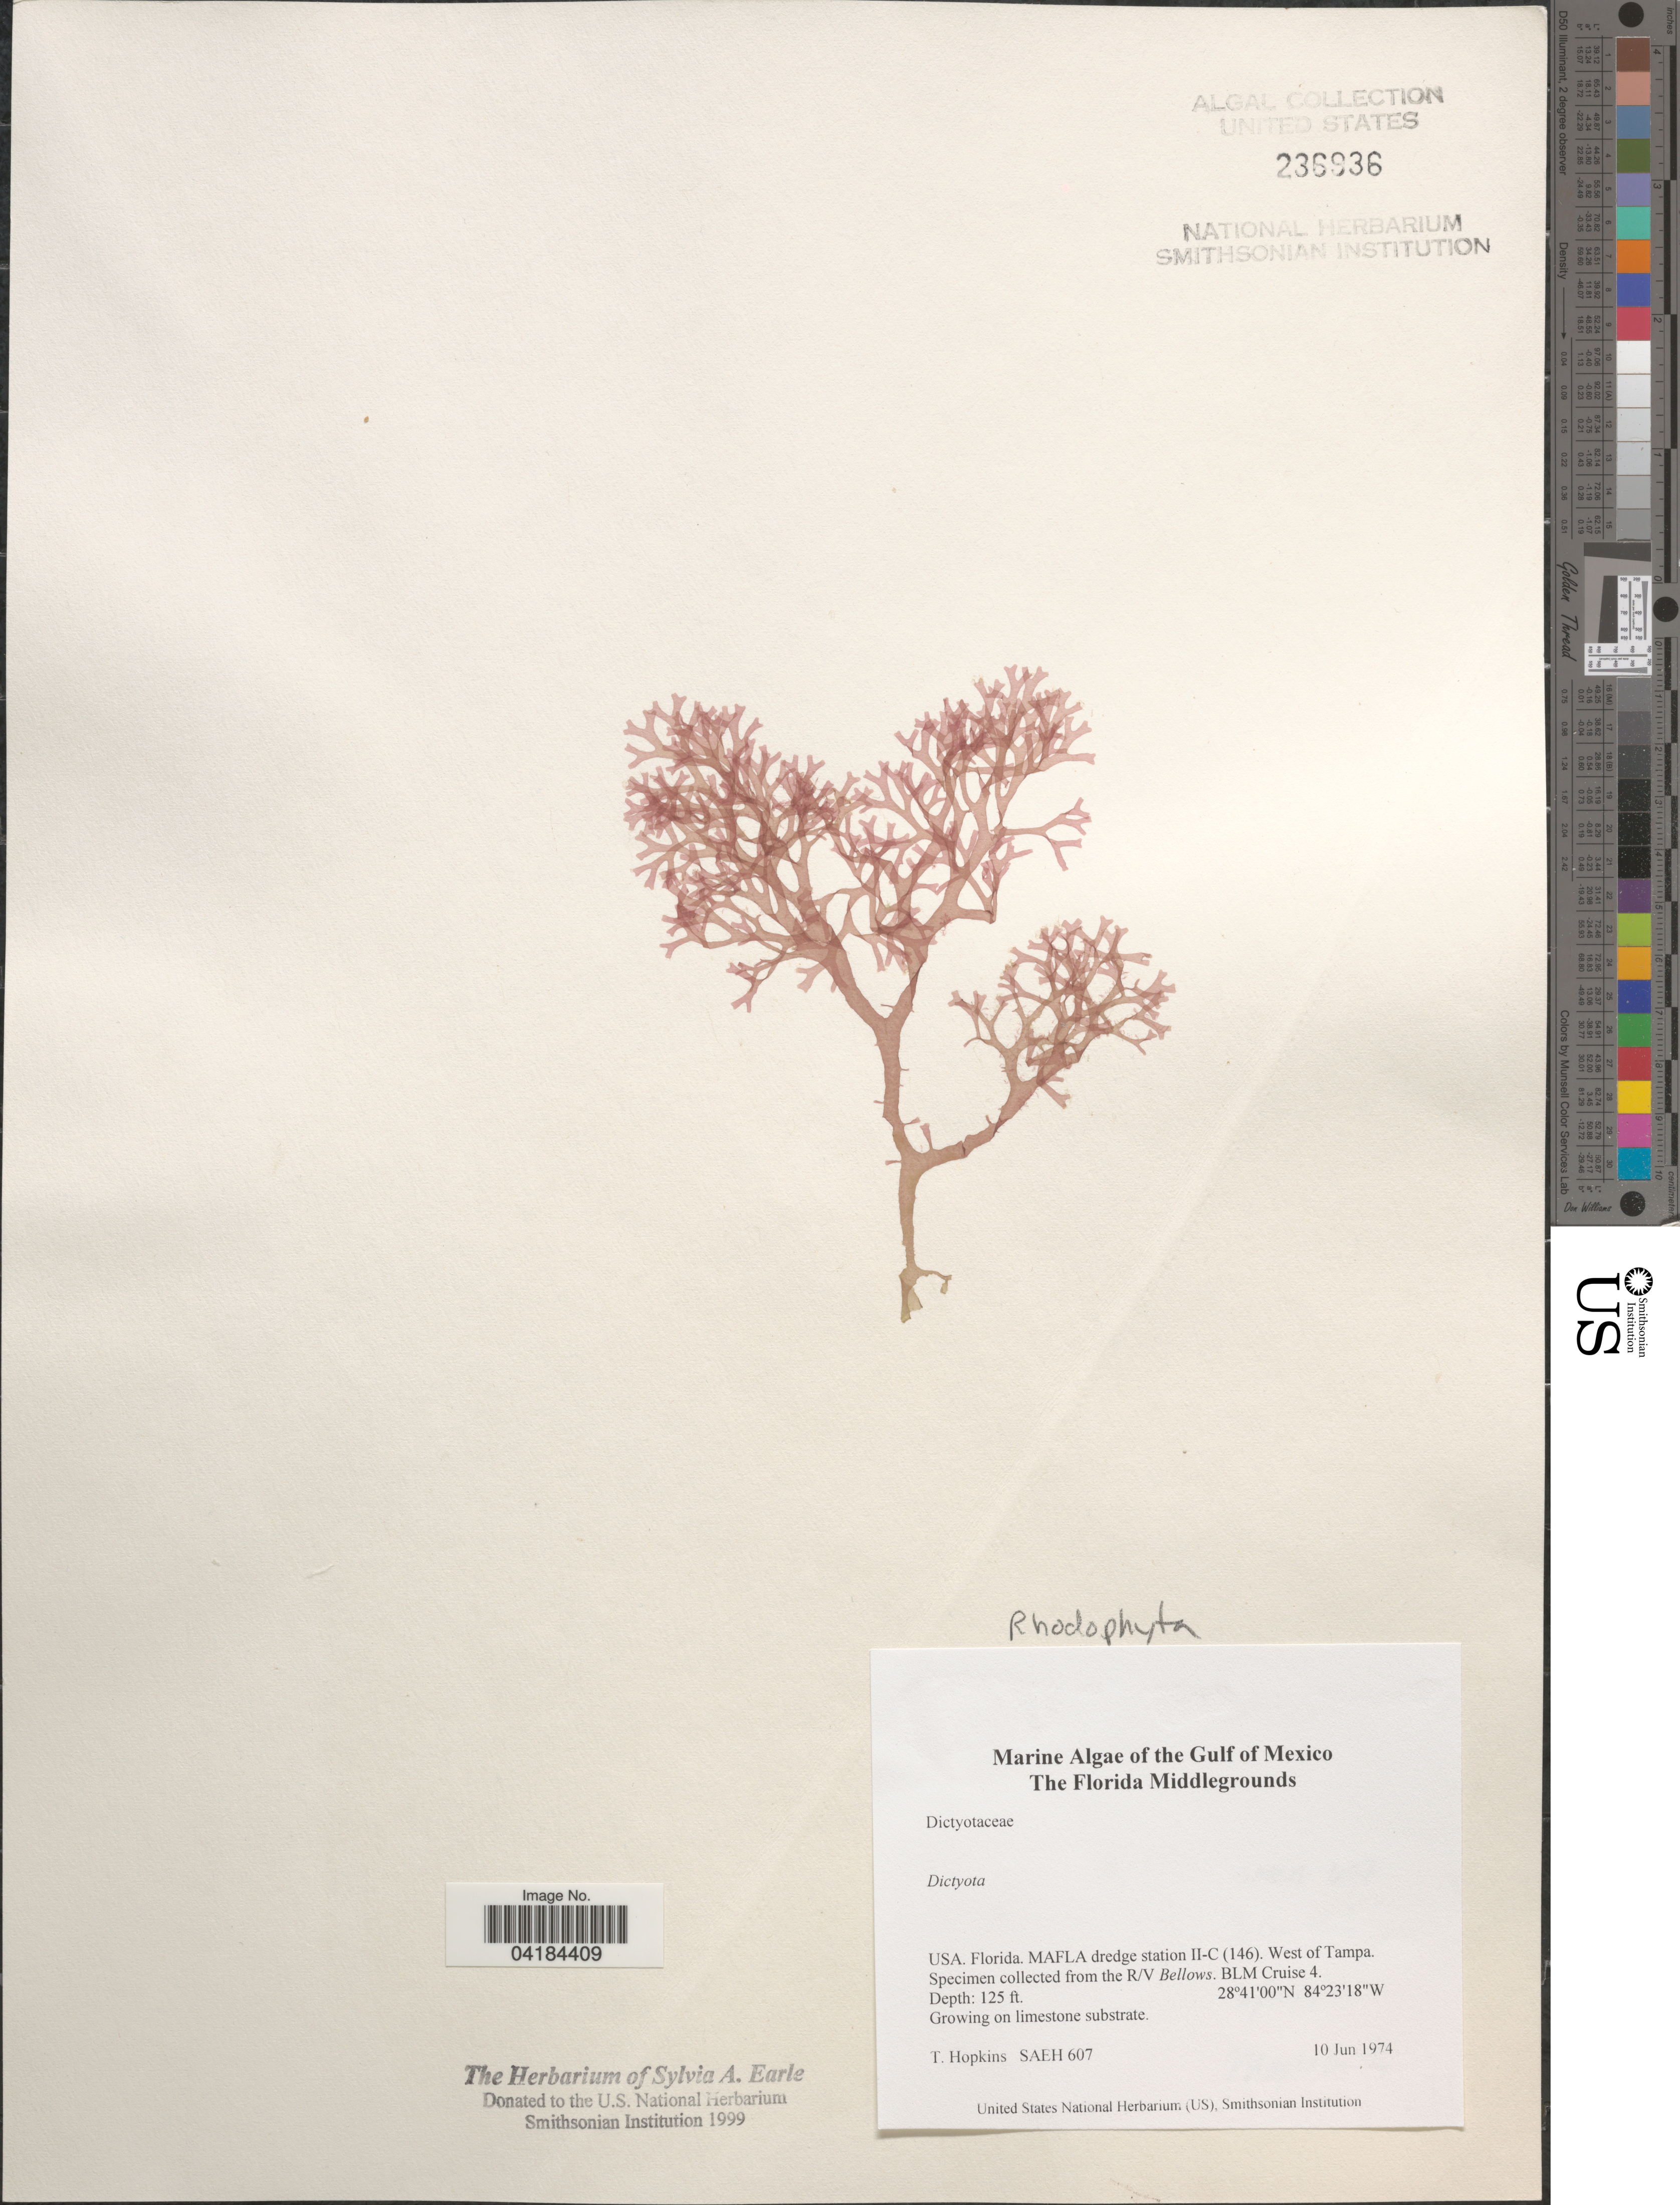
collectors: T. Hopkins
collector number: SAEH607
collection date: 1974-06-10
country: United States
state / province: Florida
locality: The Gulf of Mexico. The Florida Middlegrounds. MAFLA dredge station II-C (146). West of Tampa. Collected from the R/V Bellows. BLM Cruise 4.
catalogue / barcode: US 236936